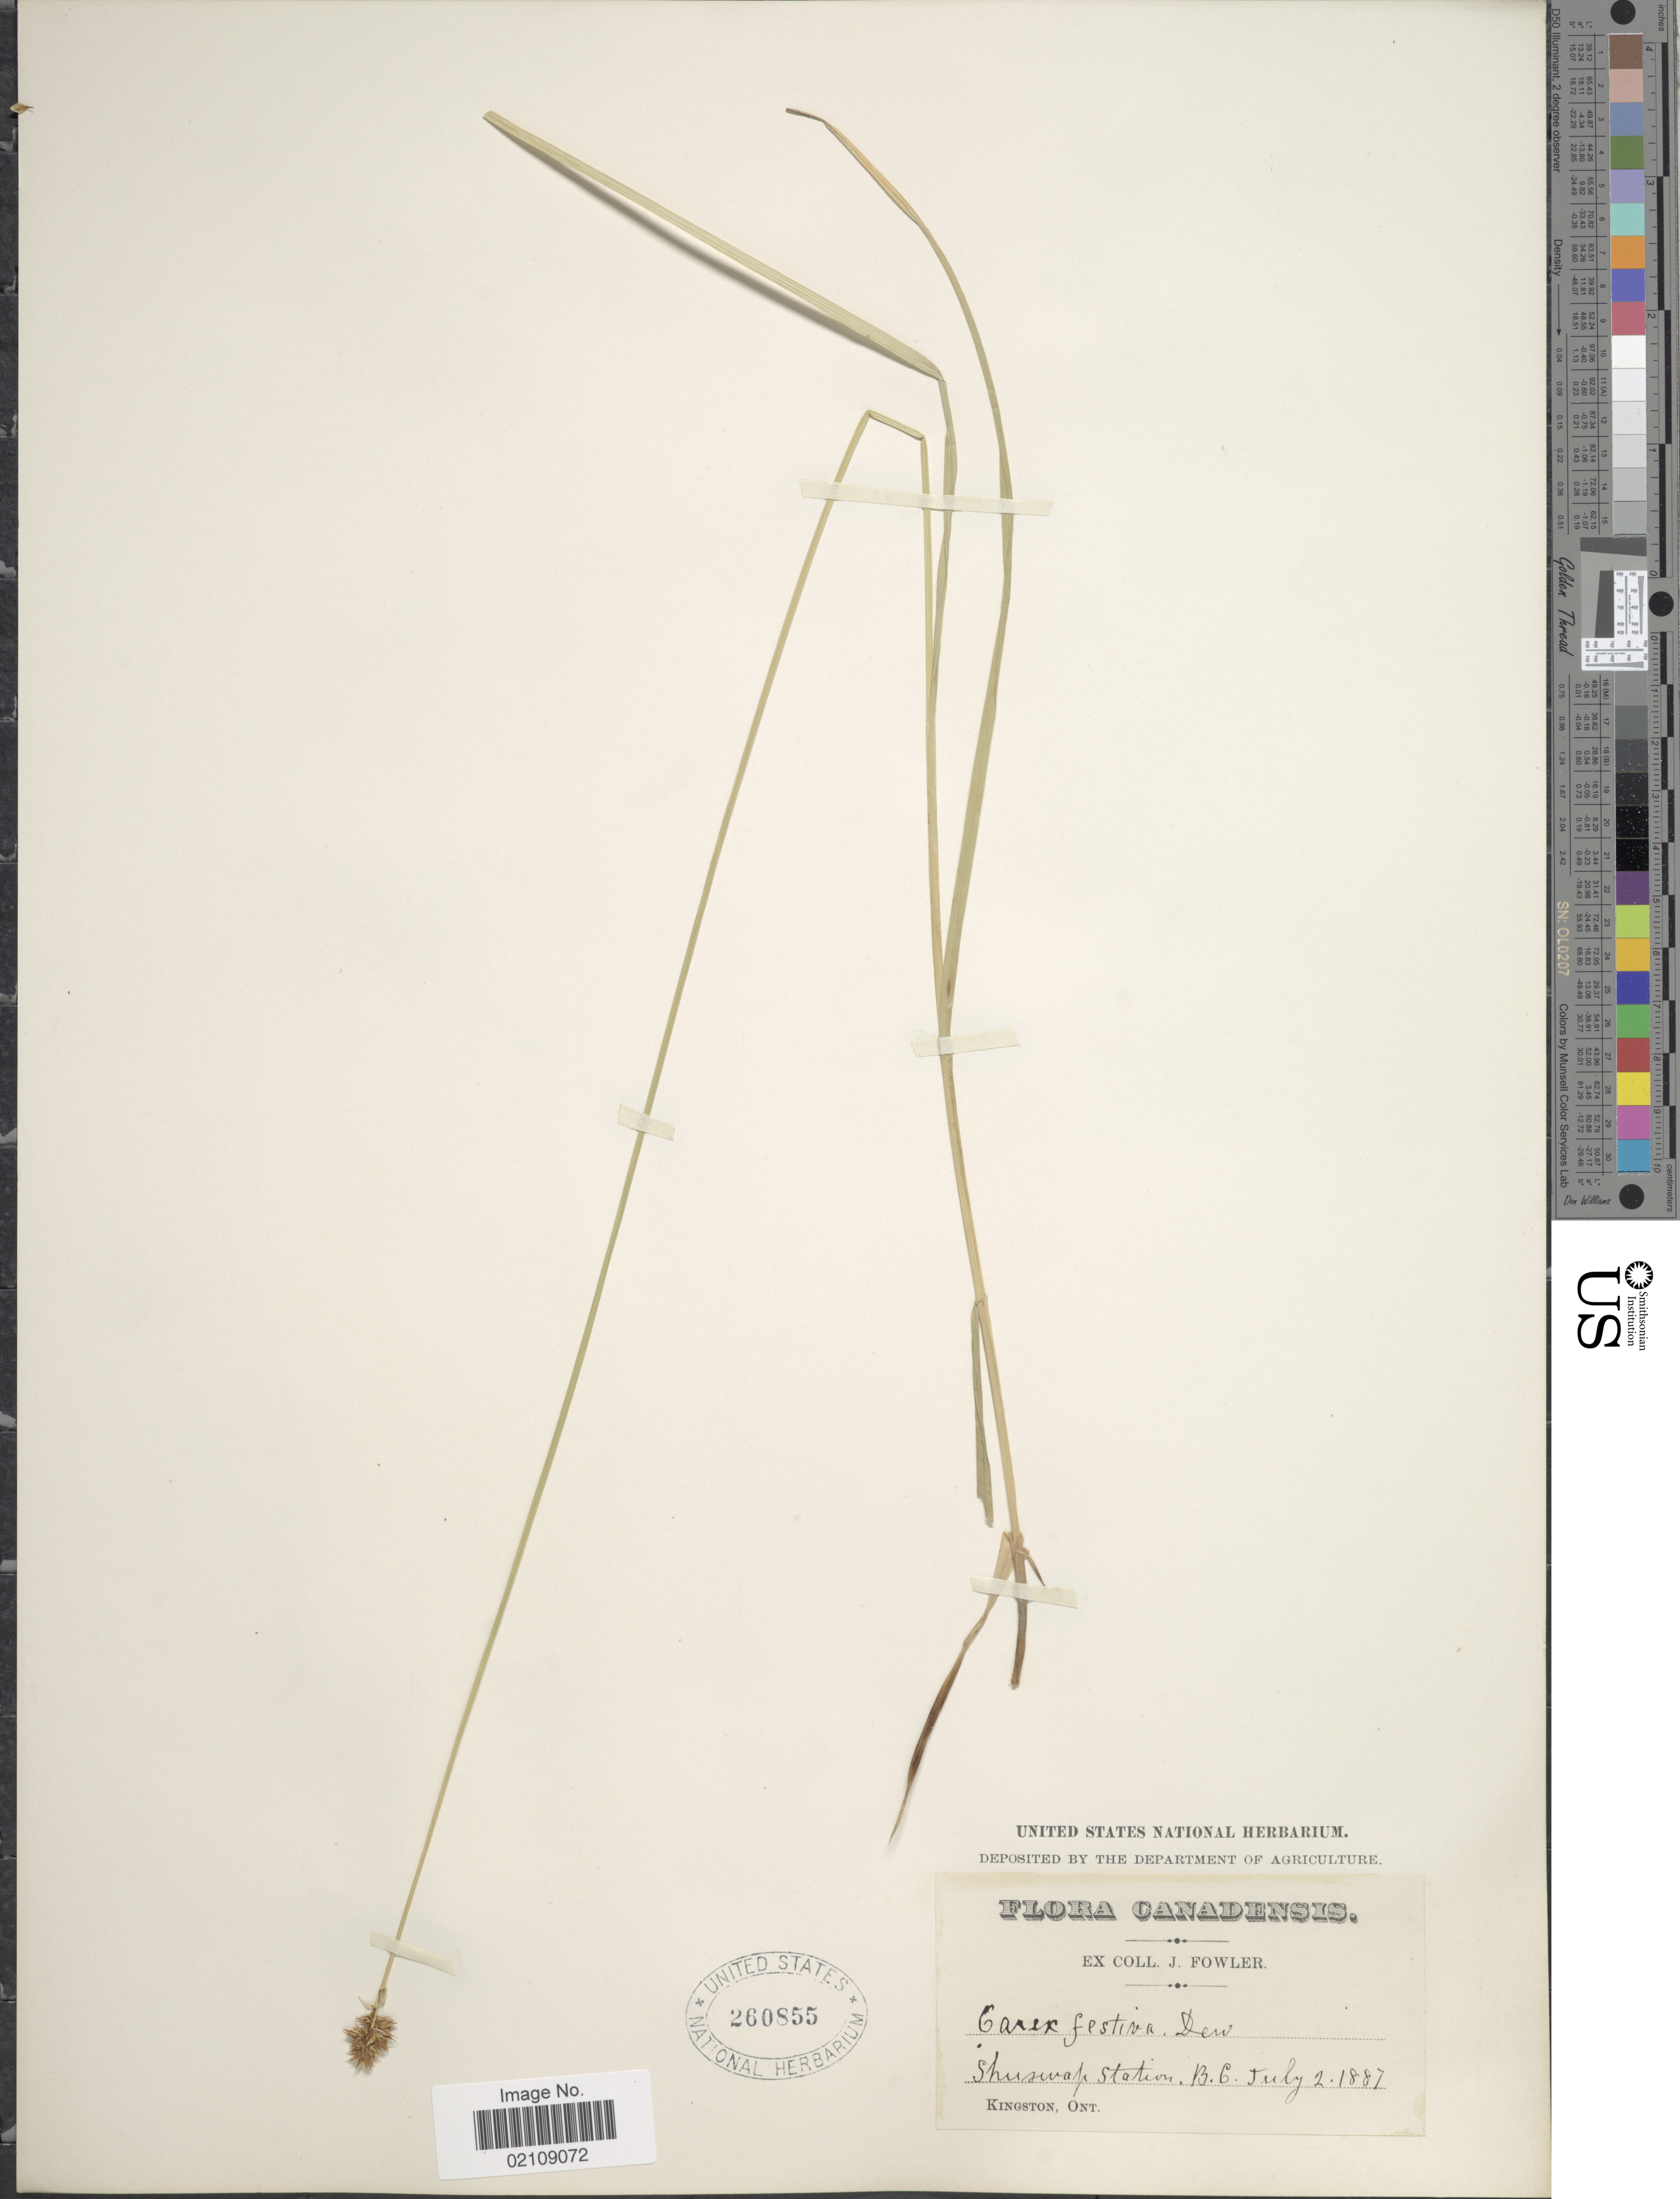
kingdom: Plantae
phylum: Tracheophyta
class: Liliopsida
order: Poales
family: Cyperaceae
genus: Carex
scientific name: Carex pachystachya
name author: Cham. ex Steud.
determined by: Mackenzie, K. K.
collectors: J. P. Fowler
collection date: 1887-07-02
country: Canada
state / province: British Columbia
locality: Shuswap Station. Kingston, Ont. [unsure placement]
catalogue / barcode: US 260855